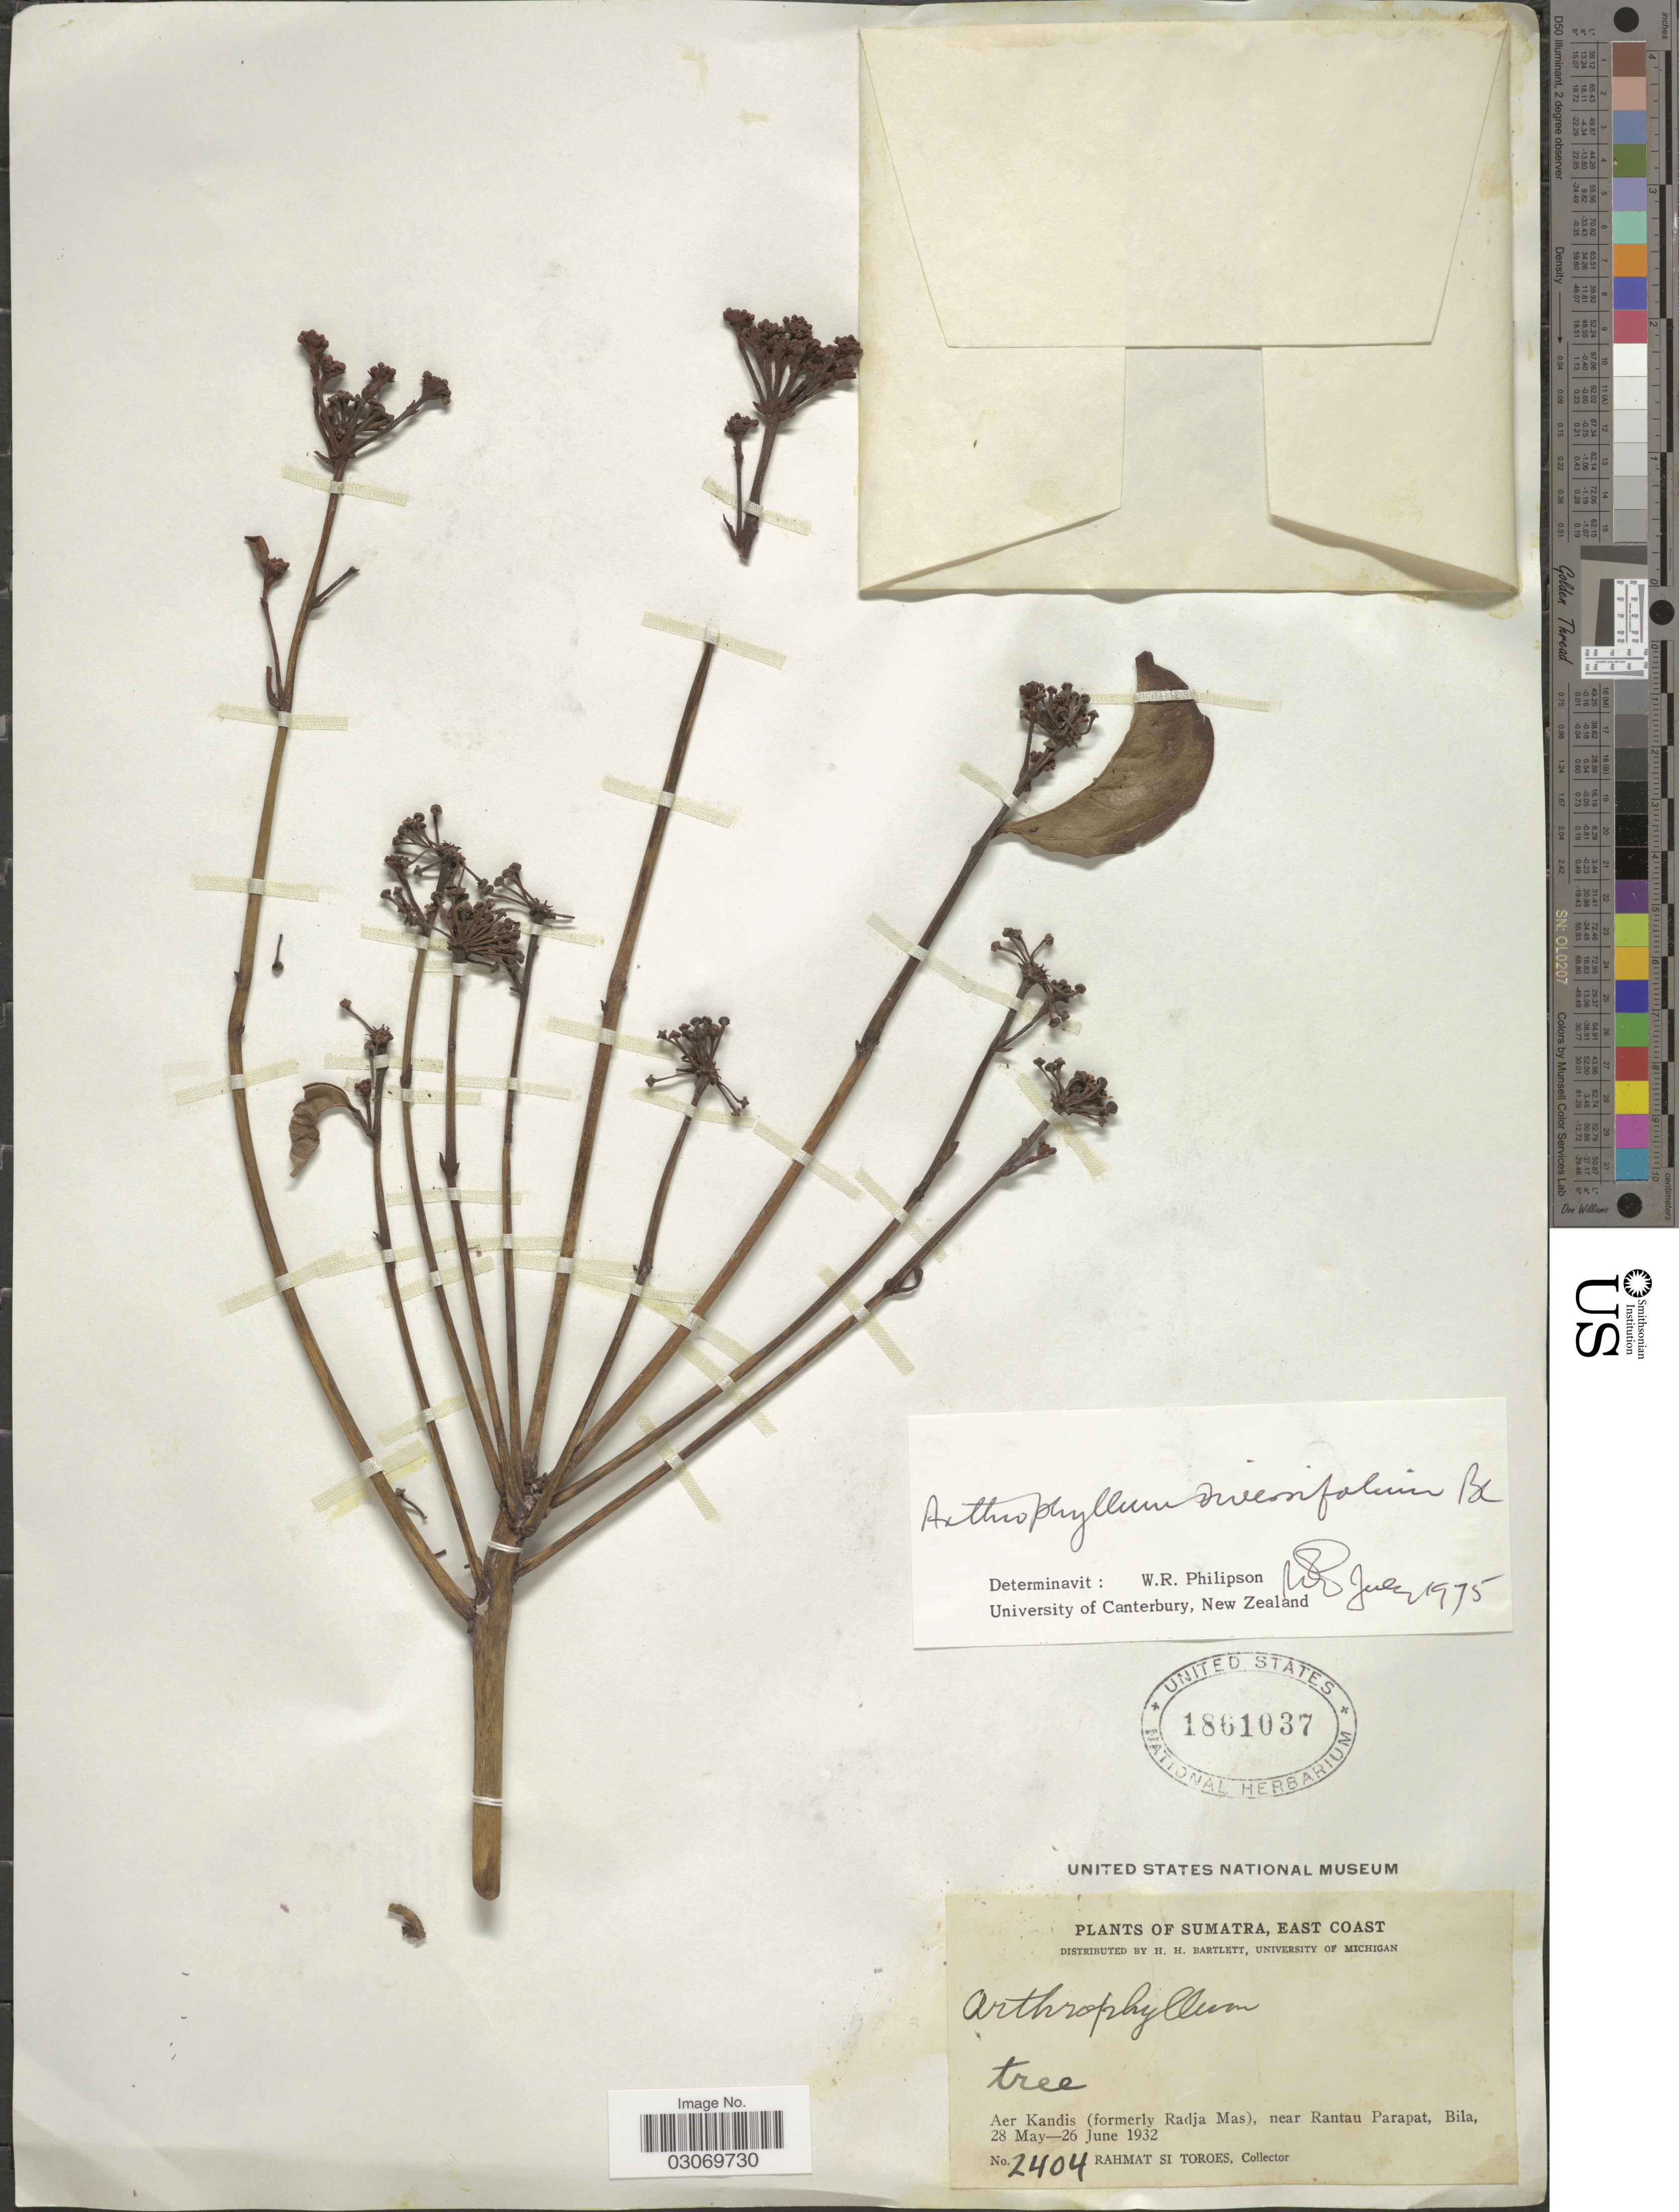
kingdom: Plantae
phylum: Tracheophyta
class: Magnoliopsida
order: Apiales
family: Araliaceae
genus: Arthrophyllum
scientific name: Arthrophyllum diversifolium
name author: Blume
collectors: Rahmat Si Boeea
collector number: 2404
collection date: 1932-05-28/1932-06-26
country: Indonesia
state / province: Sumatra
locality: East Coast, Aer Kandis (formerly Radja Mas), near Rantau Parapat, Bila.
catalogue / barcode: US 1861037